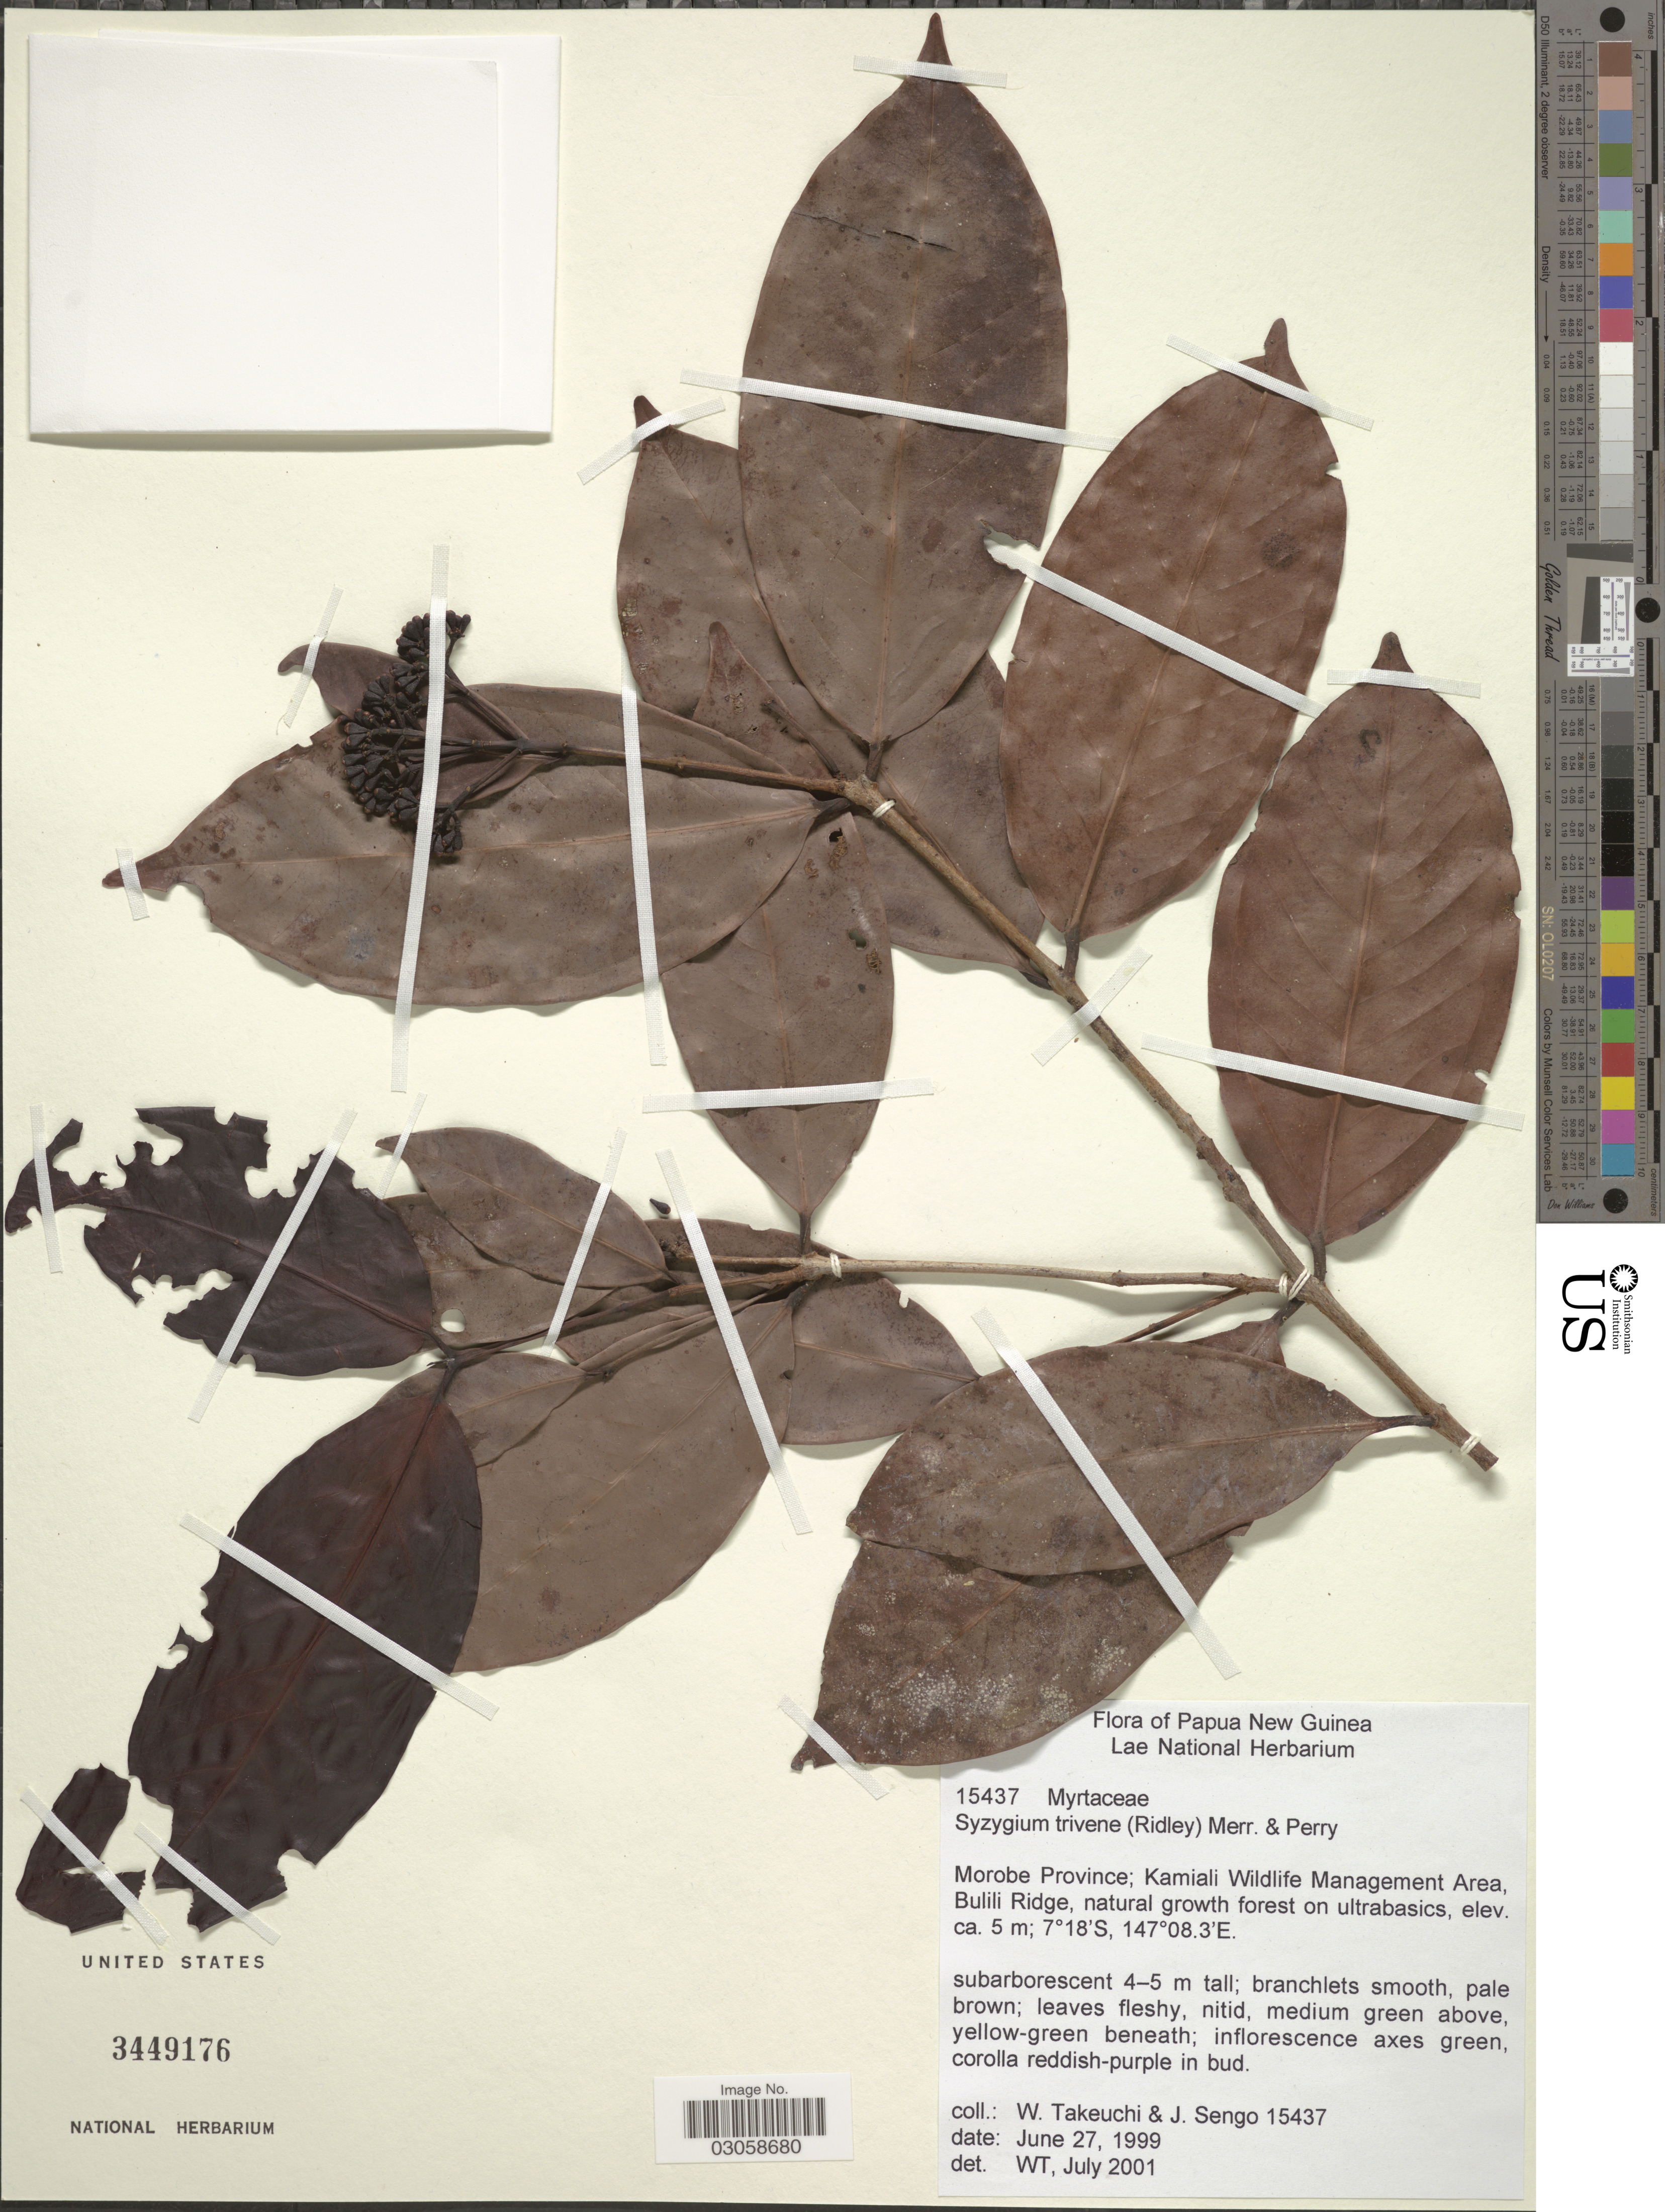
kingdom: Plantae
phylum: Tracheophyta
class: Magnoliopsida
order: Myrtales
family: Myrtaceae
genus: Syzygium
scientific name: Syzygium trivene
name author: (Ridl.) Merr. & L.M. Perry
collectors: W. Takeuchi & J. Sengo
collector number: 15437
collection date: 1999-06-27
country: Papua New Guinea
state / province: Morobe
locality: Kamilai Wildlife Management Area, Bulili Ridge, natural growth forest on ultrabasics.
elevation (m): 5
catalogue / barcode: US 3449176